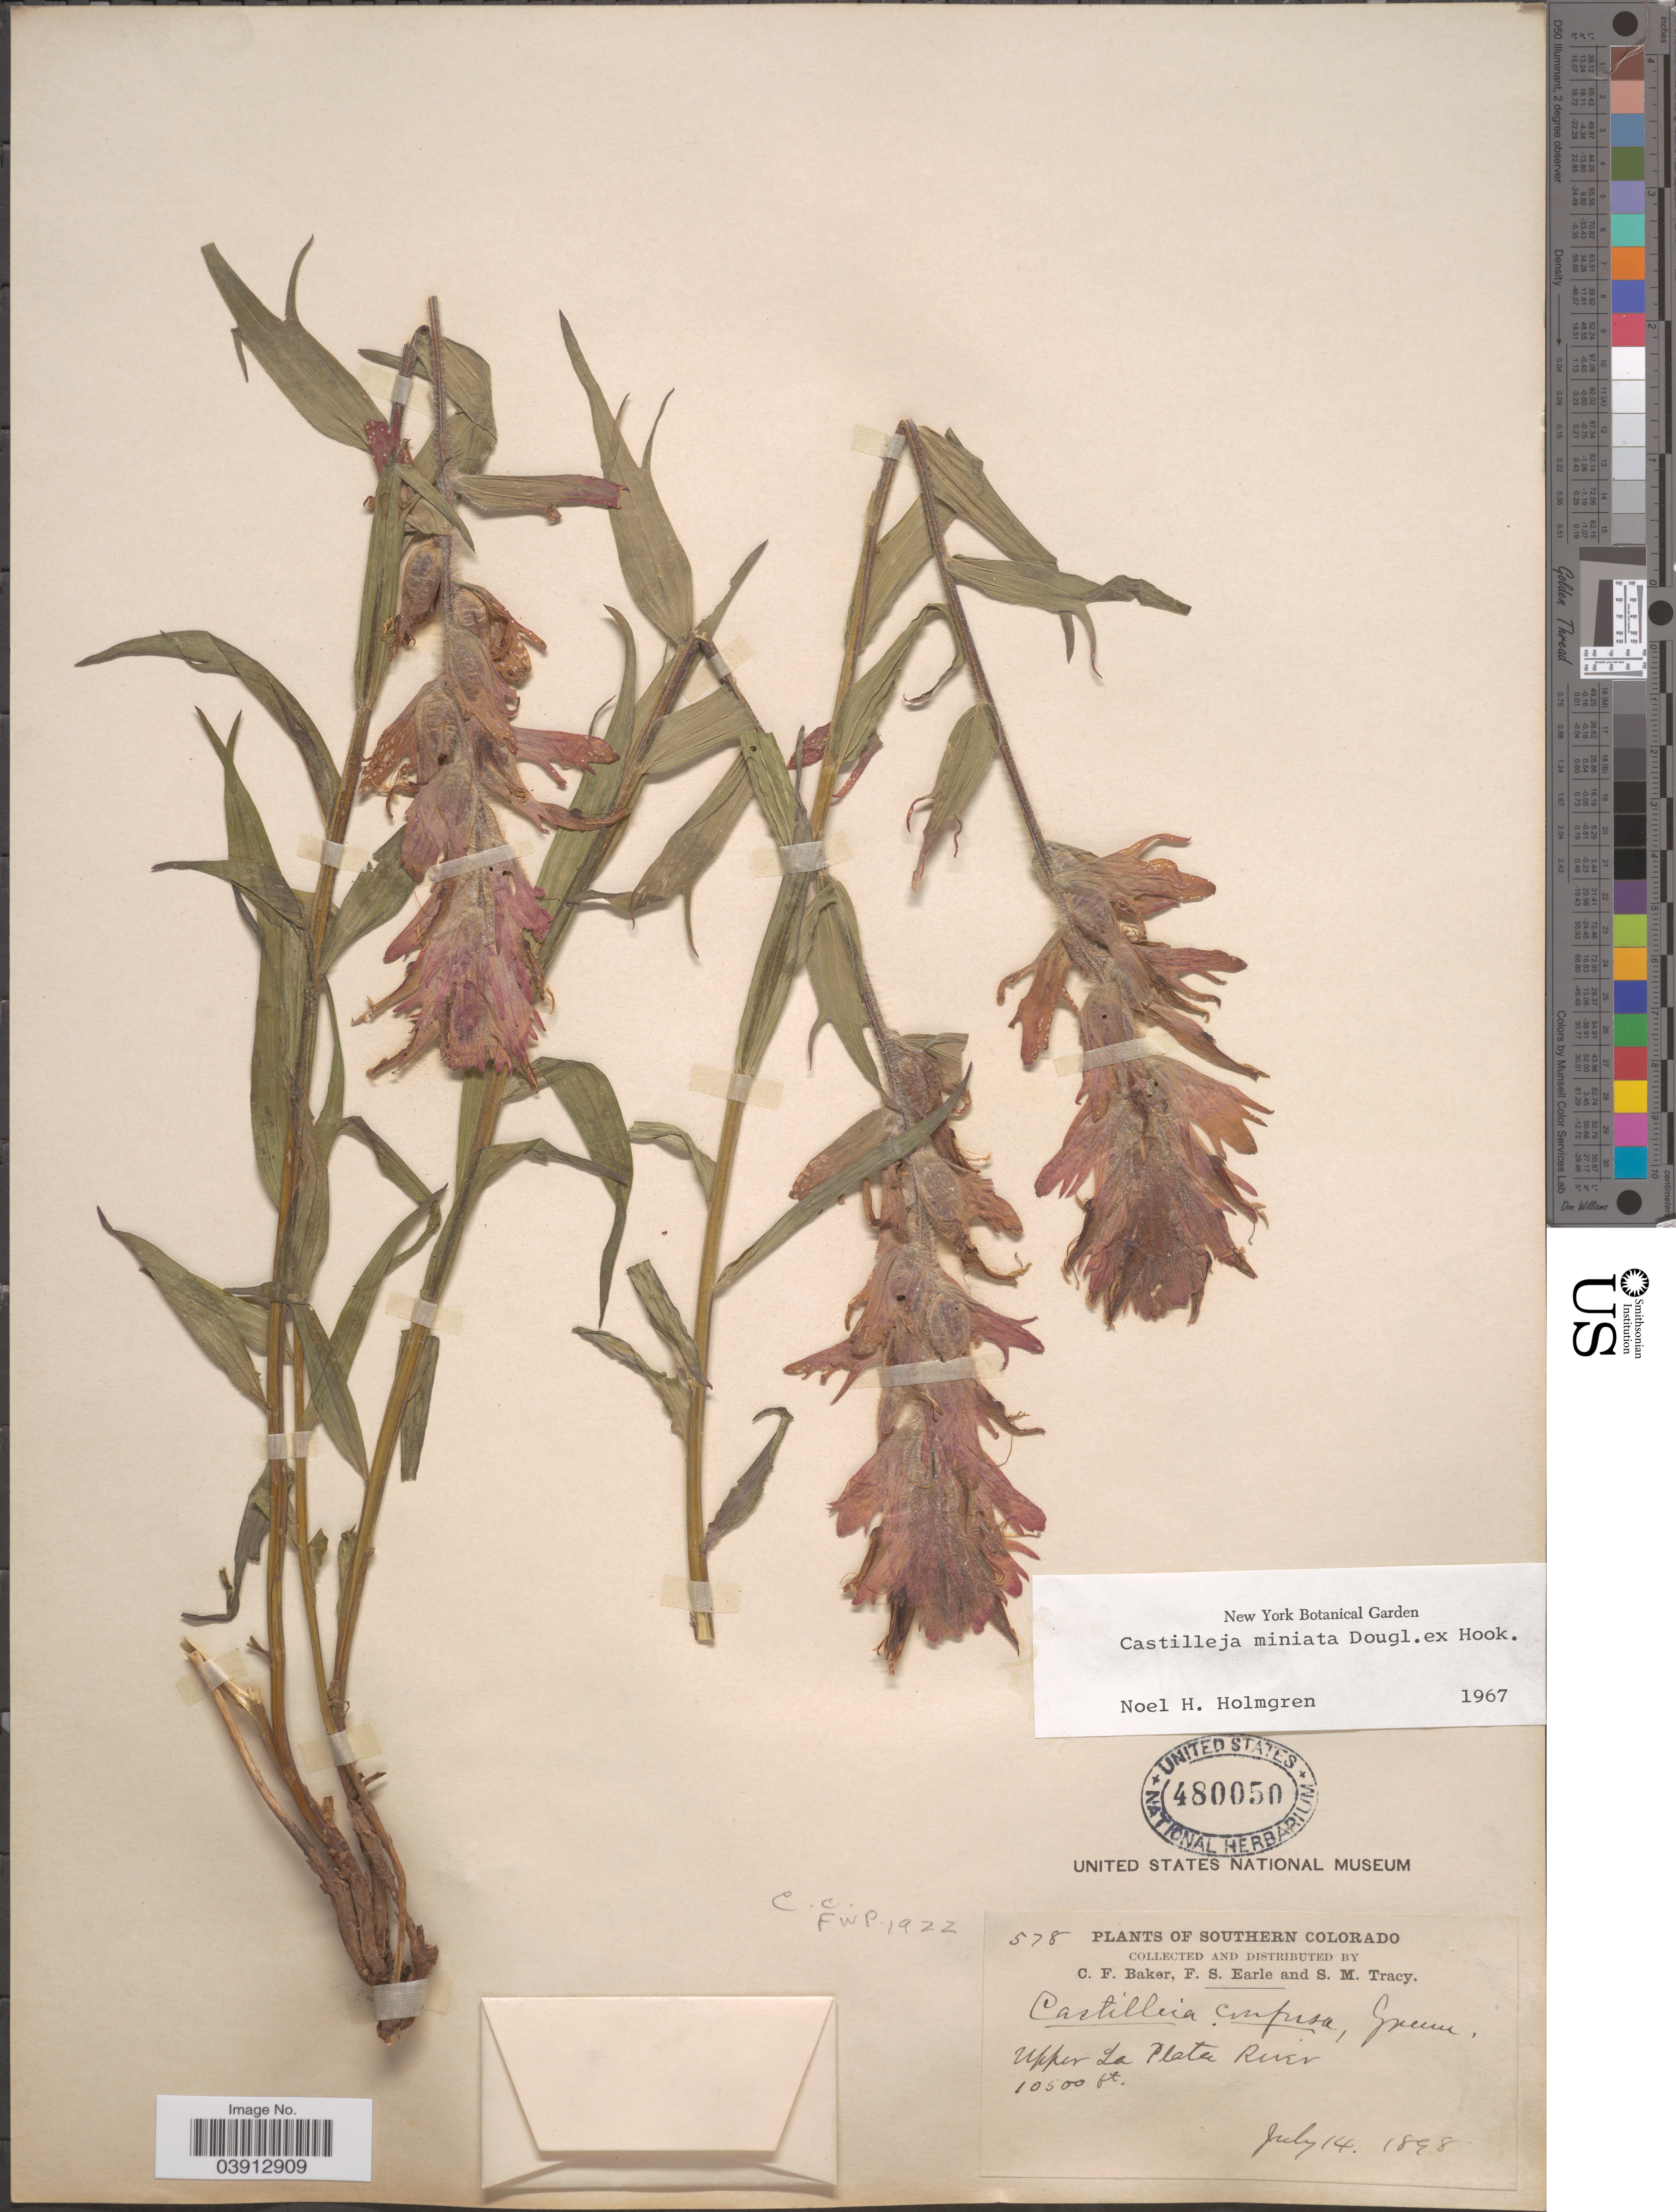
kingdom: Plantae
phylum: Tracheophyta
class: Magnoliopsida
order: Lamiales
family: Orobanchaceae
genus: Castilleja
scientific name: Castilleja miniata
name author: Douglas ex Hook.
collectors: C. F. Baker, F. S. Earle & S. M. Tracy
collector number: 578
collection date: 1898-07-14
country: United States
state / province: Colorado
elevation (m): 3200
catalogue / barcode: US 480050